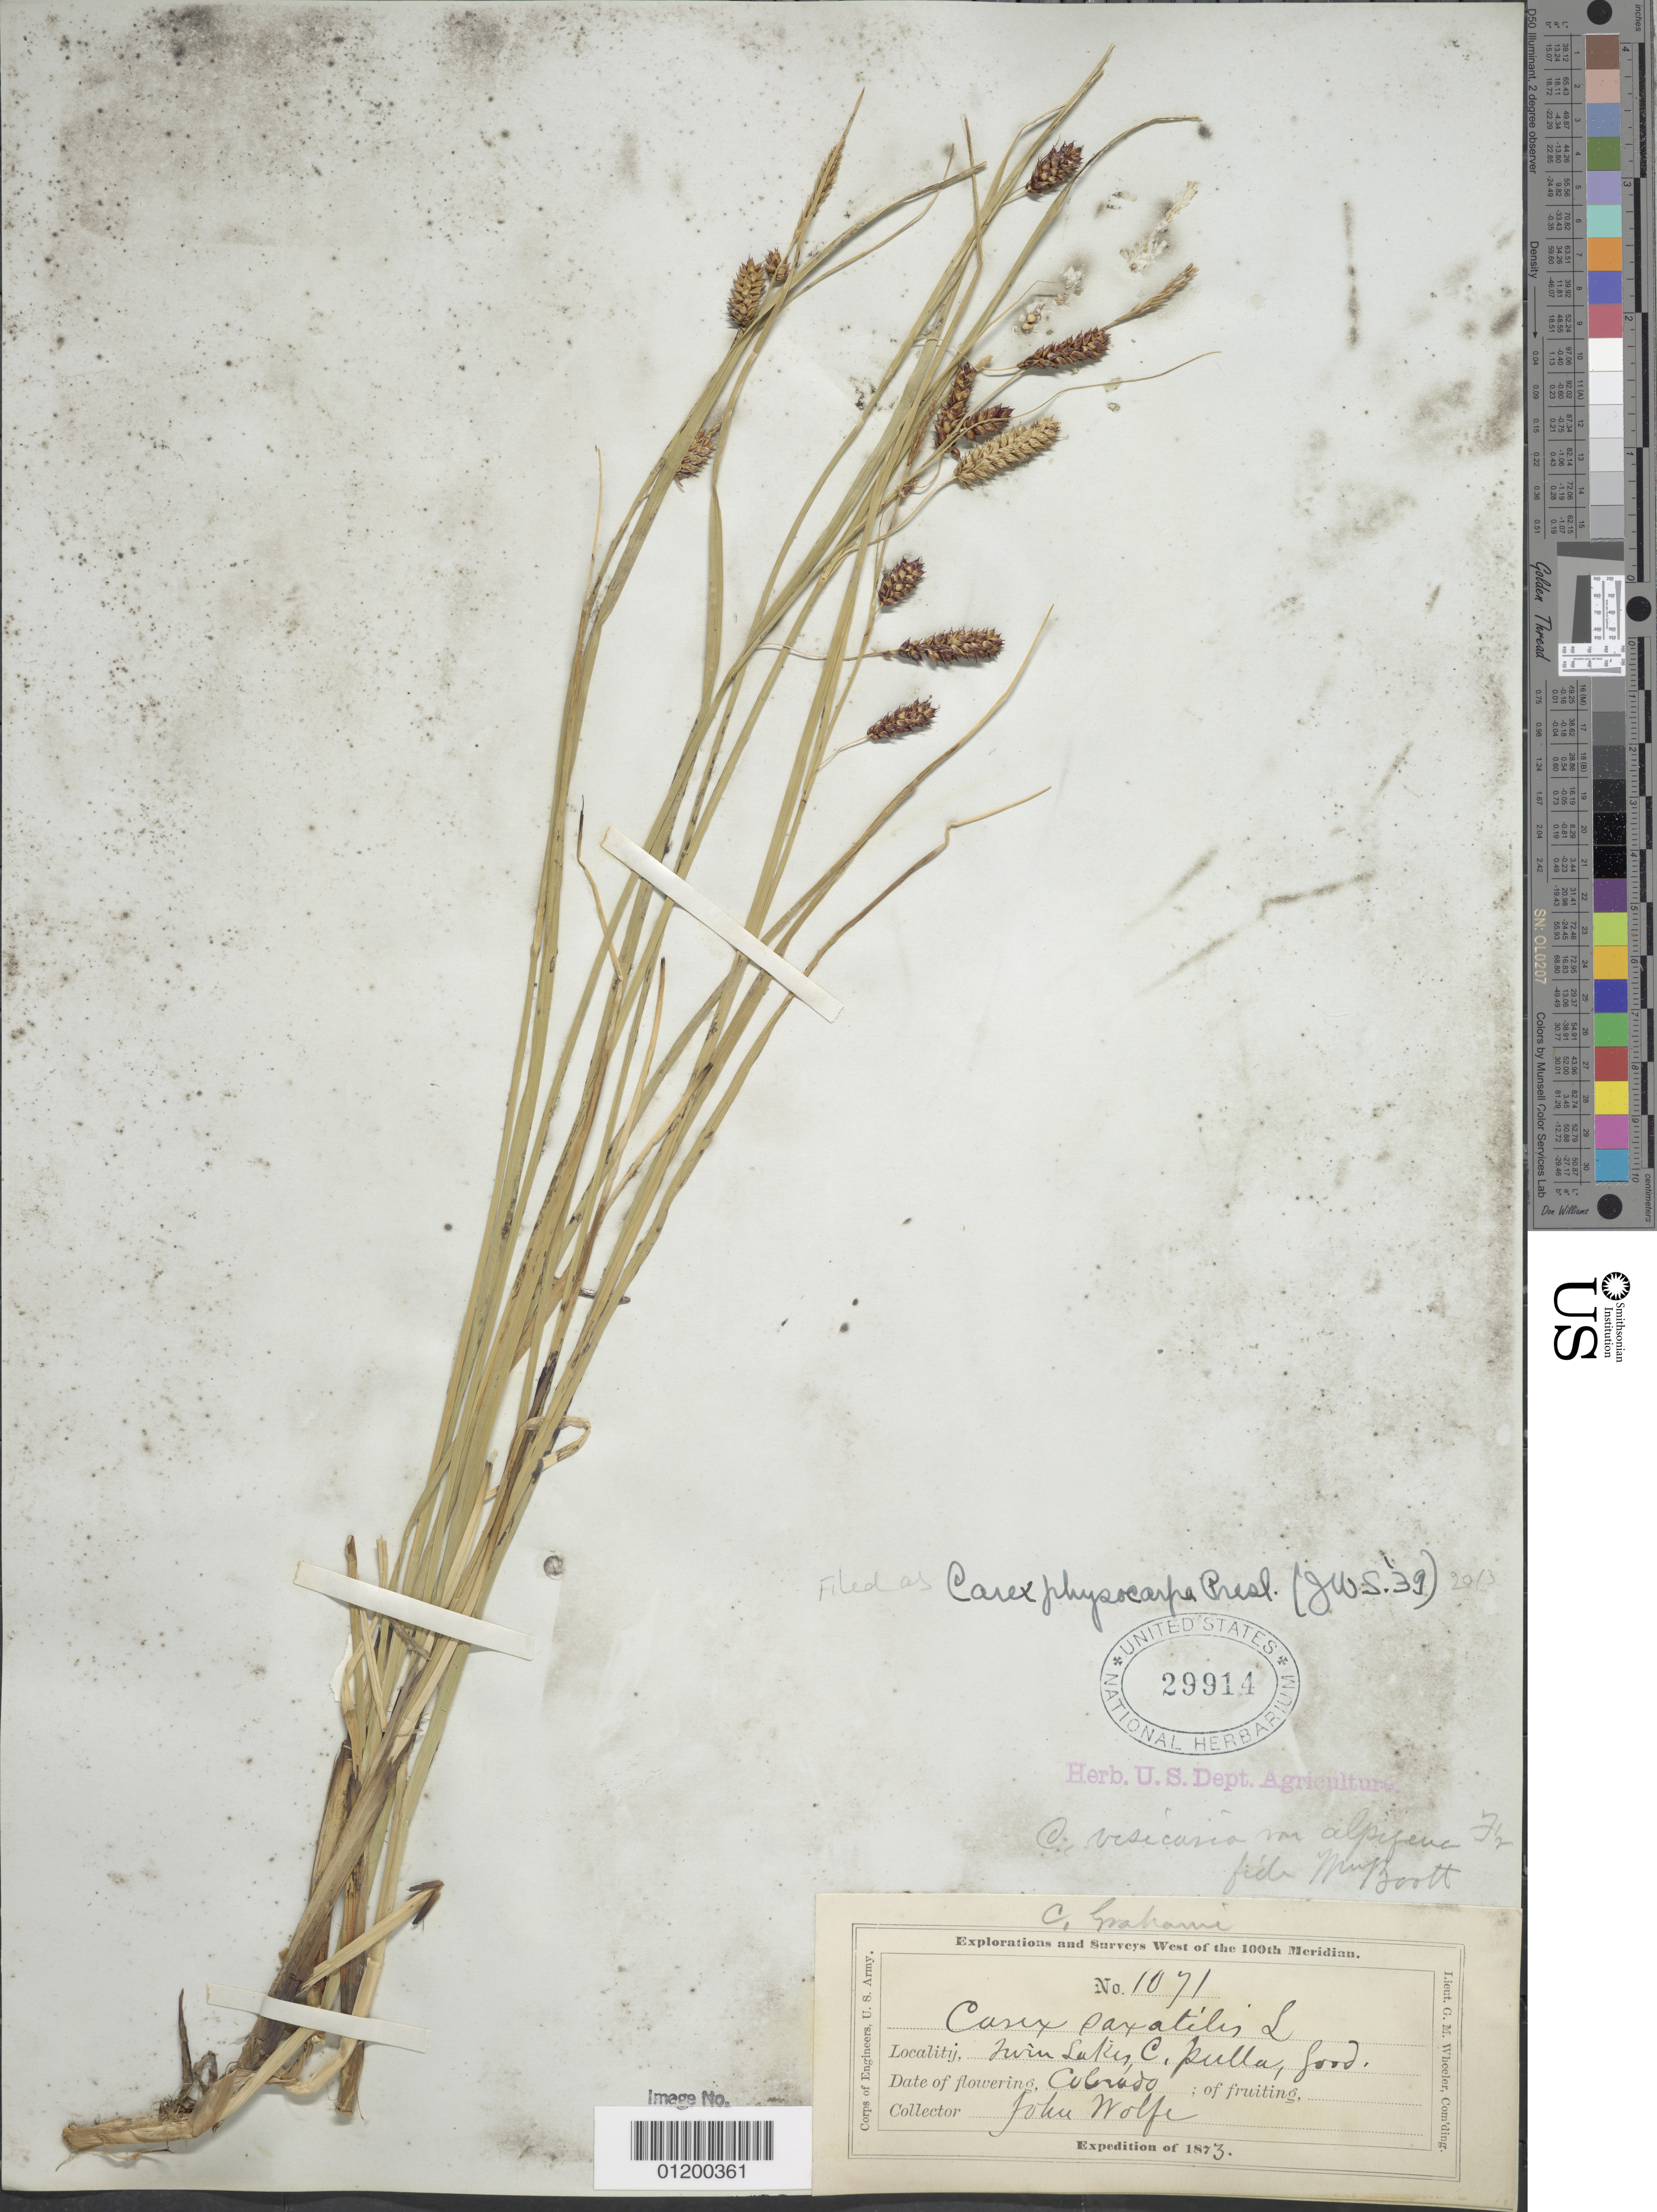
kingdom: Plantae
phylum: Tracheophyta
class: Liliopsida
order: Poales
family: Cyperaceae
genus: Carex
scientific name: Carex saxatilis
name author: L.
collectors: J. Wolfe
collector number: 1071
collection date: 1873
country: United States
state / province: Colorado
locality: Twin Lakes.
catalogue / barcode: US 29914